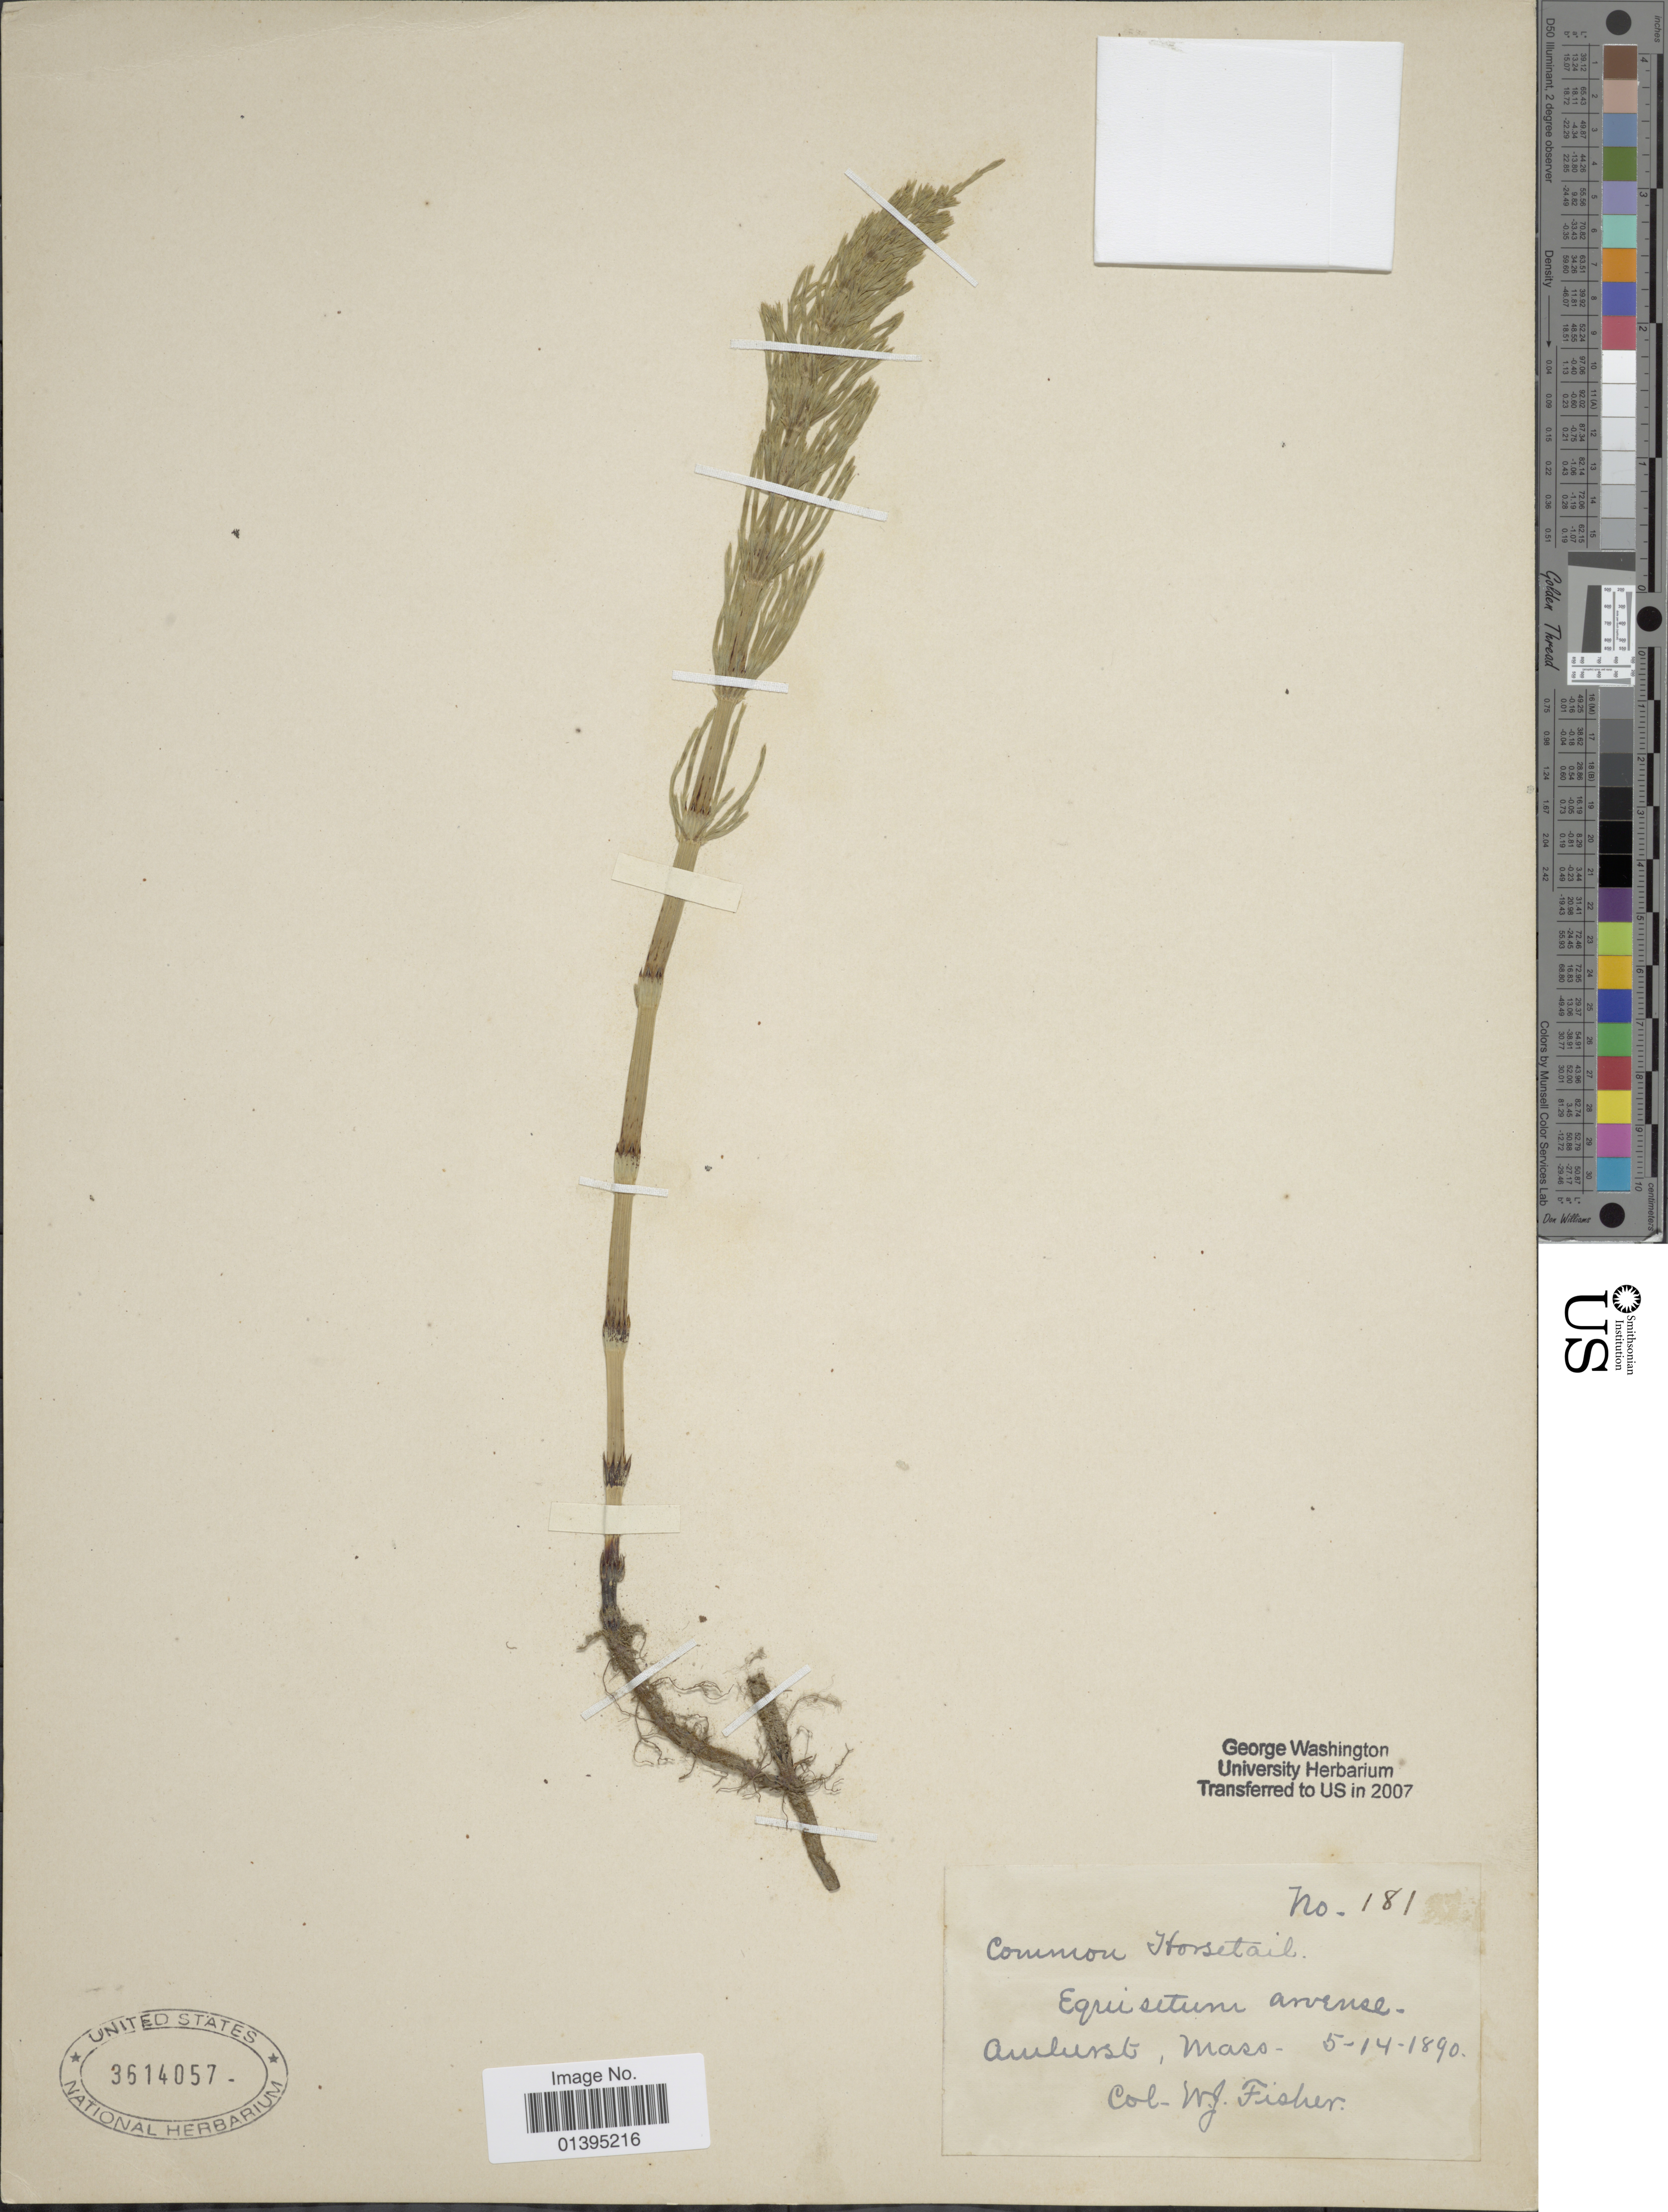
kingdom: Plantae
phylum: Tracheophyta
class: Polypodiopsida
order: Equisetales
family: Equisetaceae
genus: Equisetum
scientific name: Equisetum arvense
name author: L.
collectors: W. J. Fisher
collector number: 181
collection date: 1890-05-14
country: United States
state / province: Massachusetts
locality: Amhurst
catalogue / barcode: US 3614057